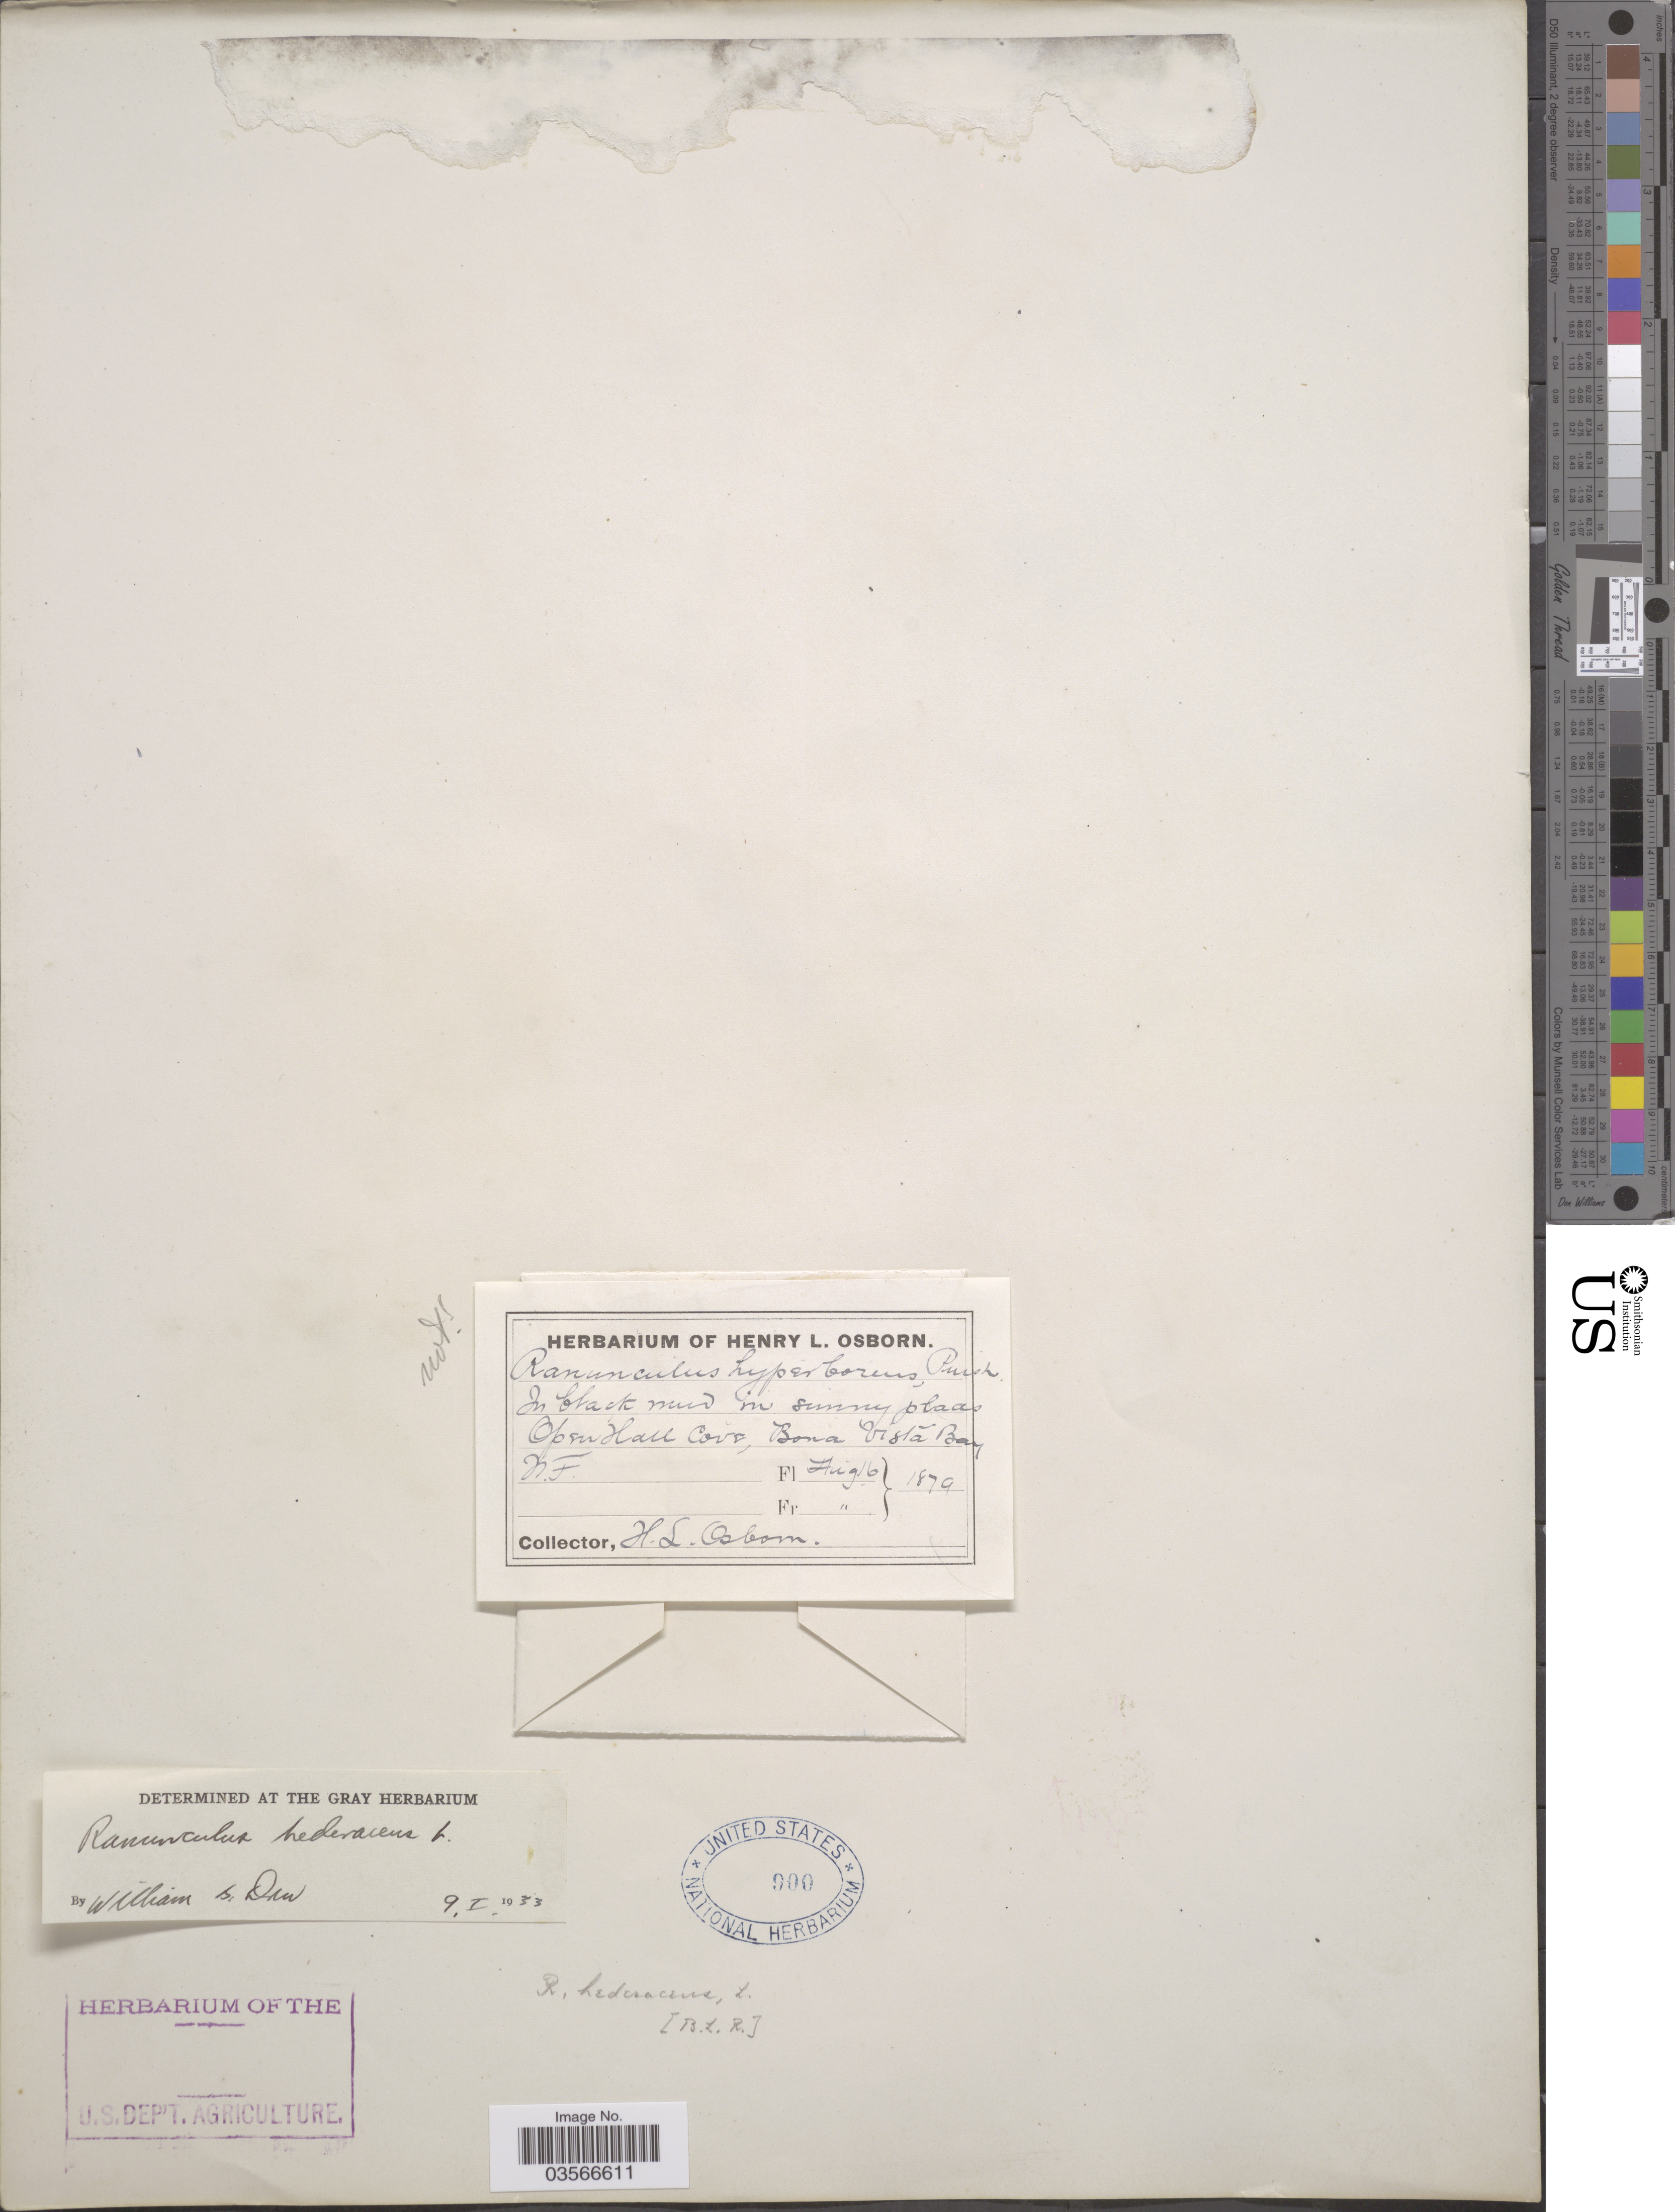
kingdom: Plantae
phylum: Tracheophyta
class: Magnoliopsida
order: Ranunculales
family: Ranunculaceae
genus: Ranunculus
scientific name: Ranunculus hederaceus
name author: L.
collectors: H. Osborn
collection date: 1879-08-16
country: Canada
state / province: Newfoundland and Labrador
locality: Open Hall Cove, Bona Vista Bay.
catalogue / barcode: US 900